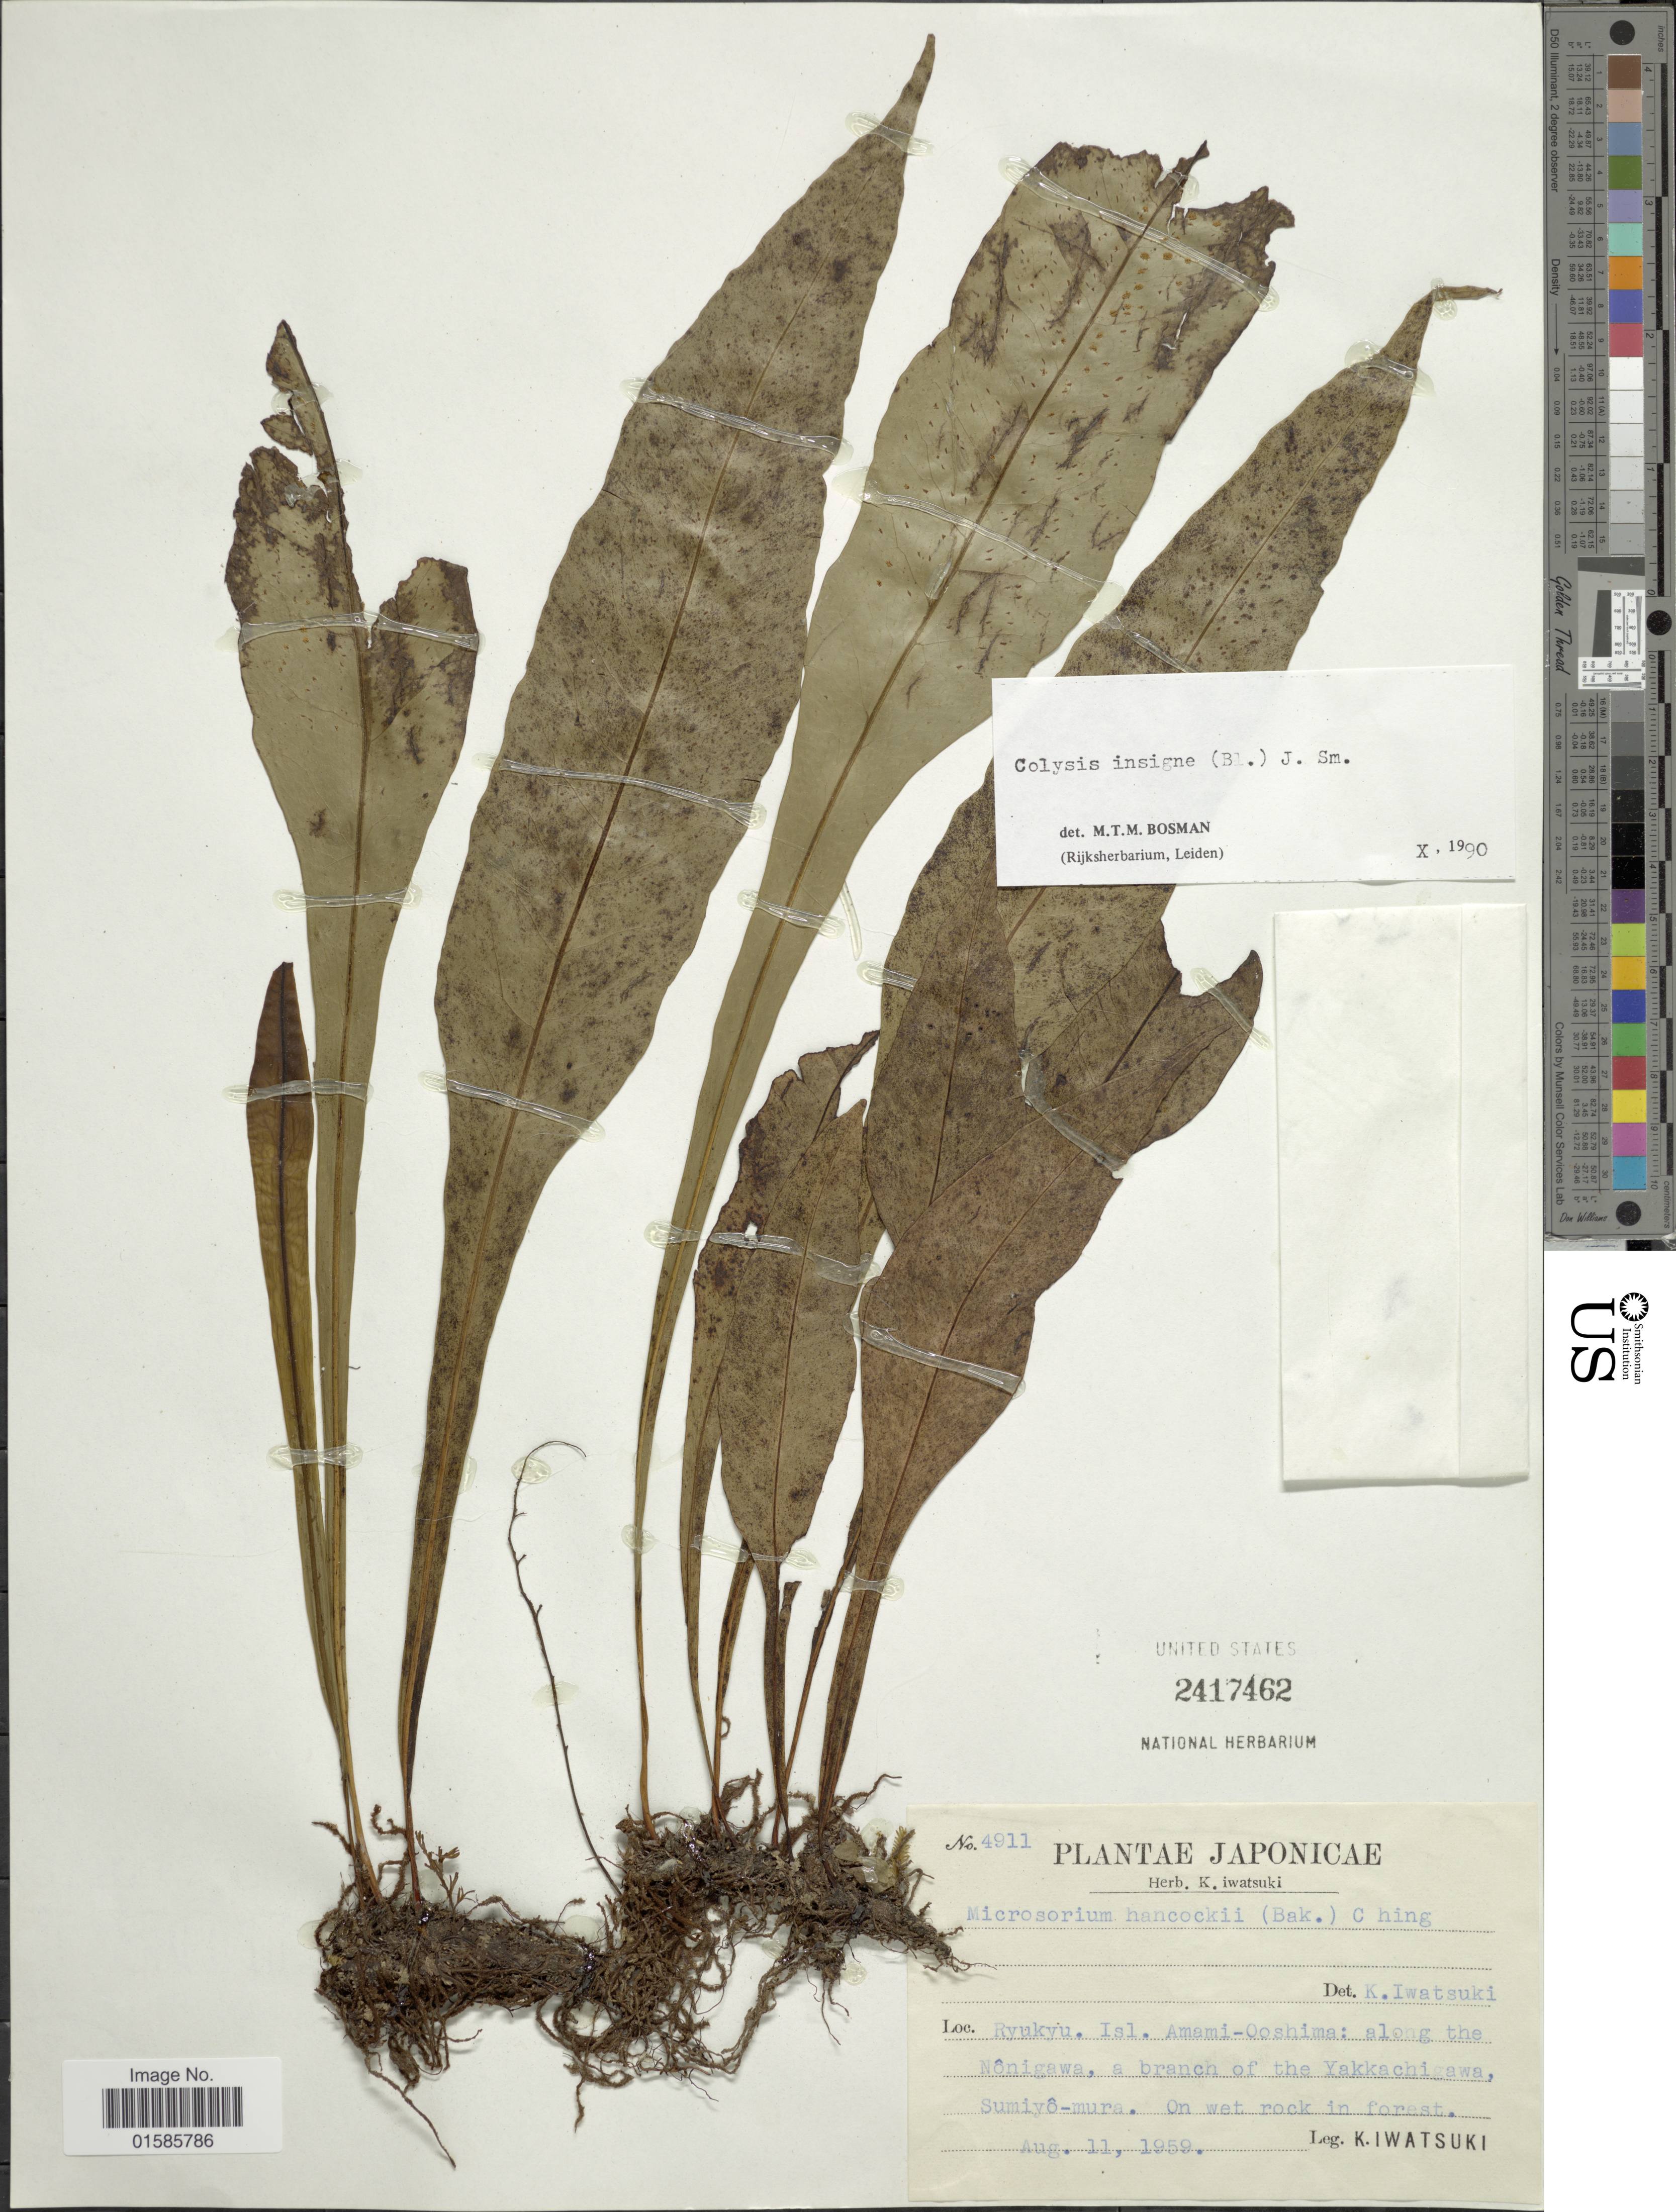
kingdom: Plantae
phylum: Tracheophyta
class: Polypodiopsida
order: Polypodiales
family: Polypodiaceae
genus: Microsorum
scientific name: Microsorum insigne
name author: (Blume) Copel.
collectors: K. Iwatsuki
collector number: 4911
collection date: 1959-08-11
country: Japan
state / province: Okinawa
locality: Ryukyu Isl Amami-Ooshima: along the Nônigawa, abranch of the Yakkachigawa, Sumiyô-mura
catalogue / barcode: US 2417462